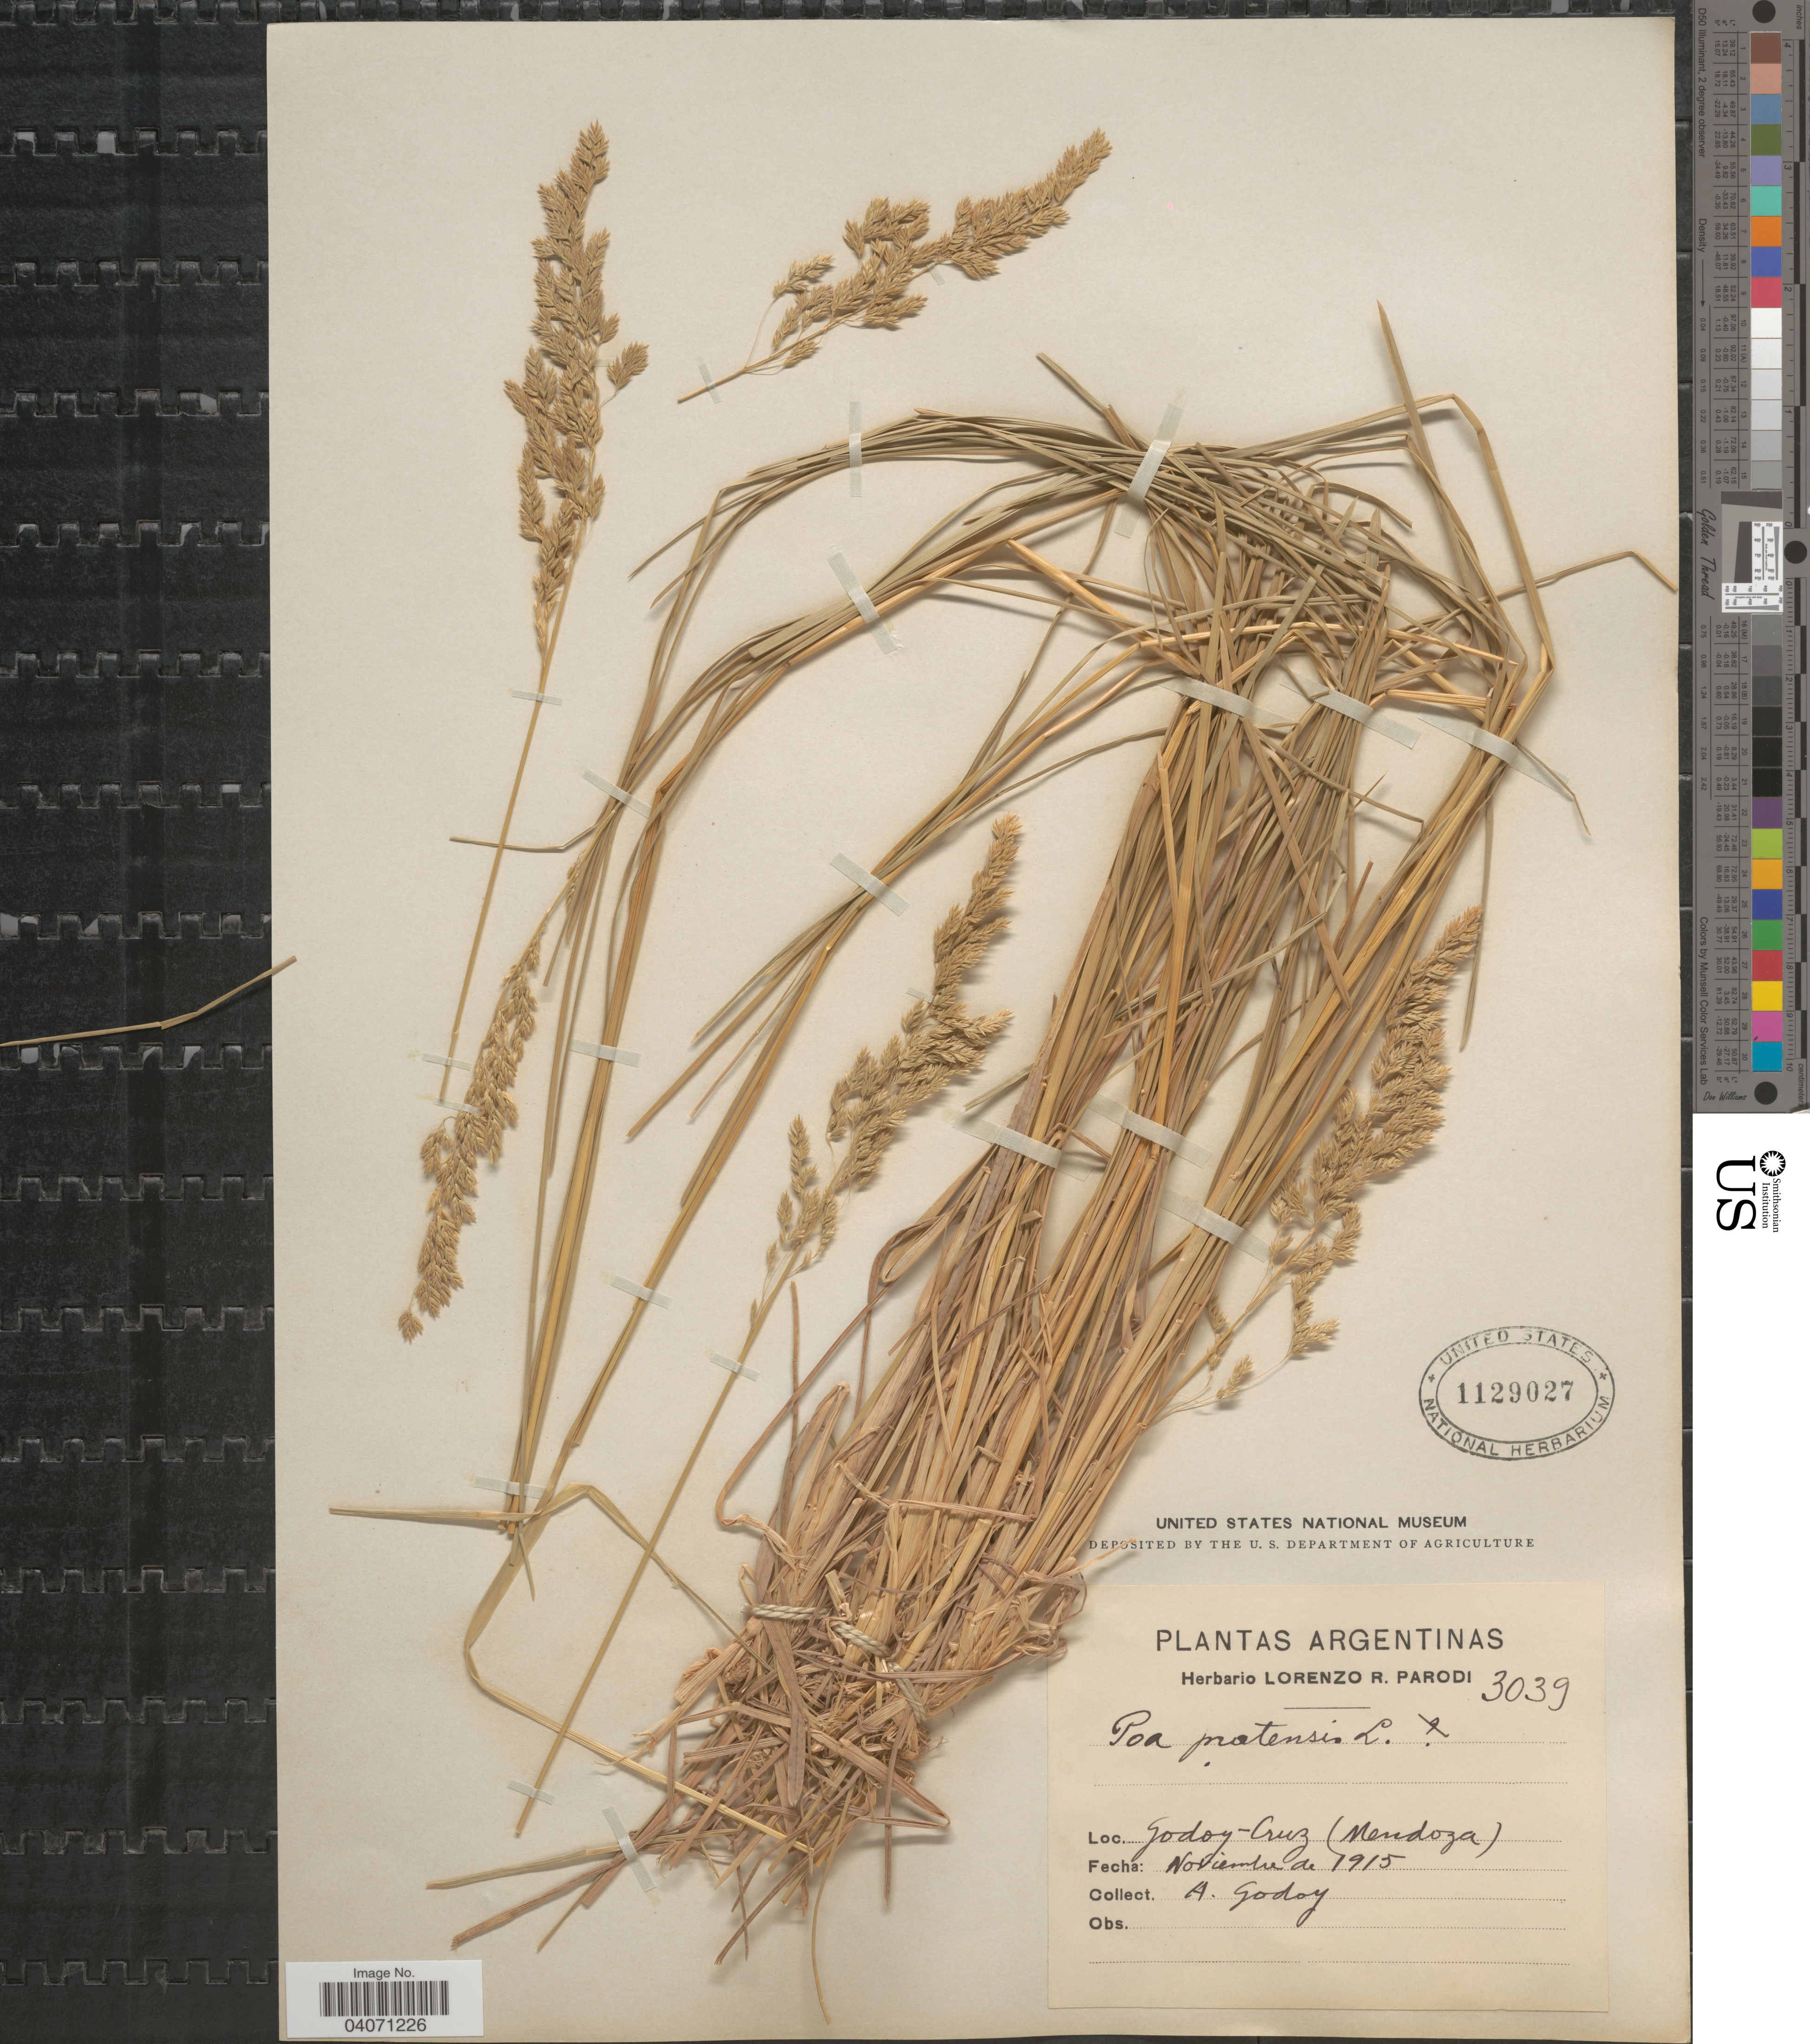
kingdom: Plantae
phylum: Tracheophyta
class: Liliopsida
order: Poales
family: Poaceae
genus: Poa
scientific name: Poa pratensis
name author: L.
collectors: A. Godoy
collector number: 3039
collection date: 1915-11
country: Argentina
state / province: Mendoza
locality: Godoy-Cruz.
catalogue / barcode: US 1129027